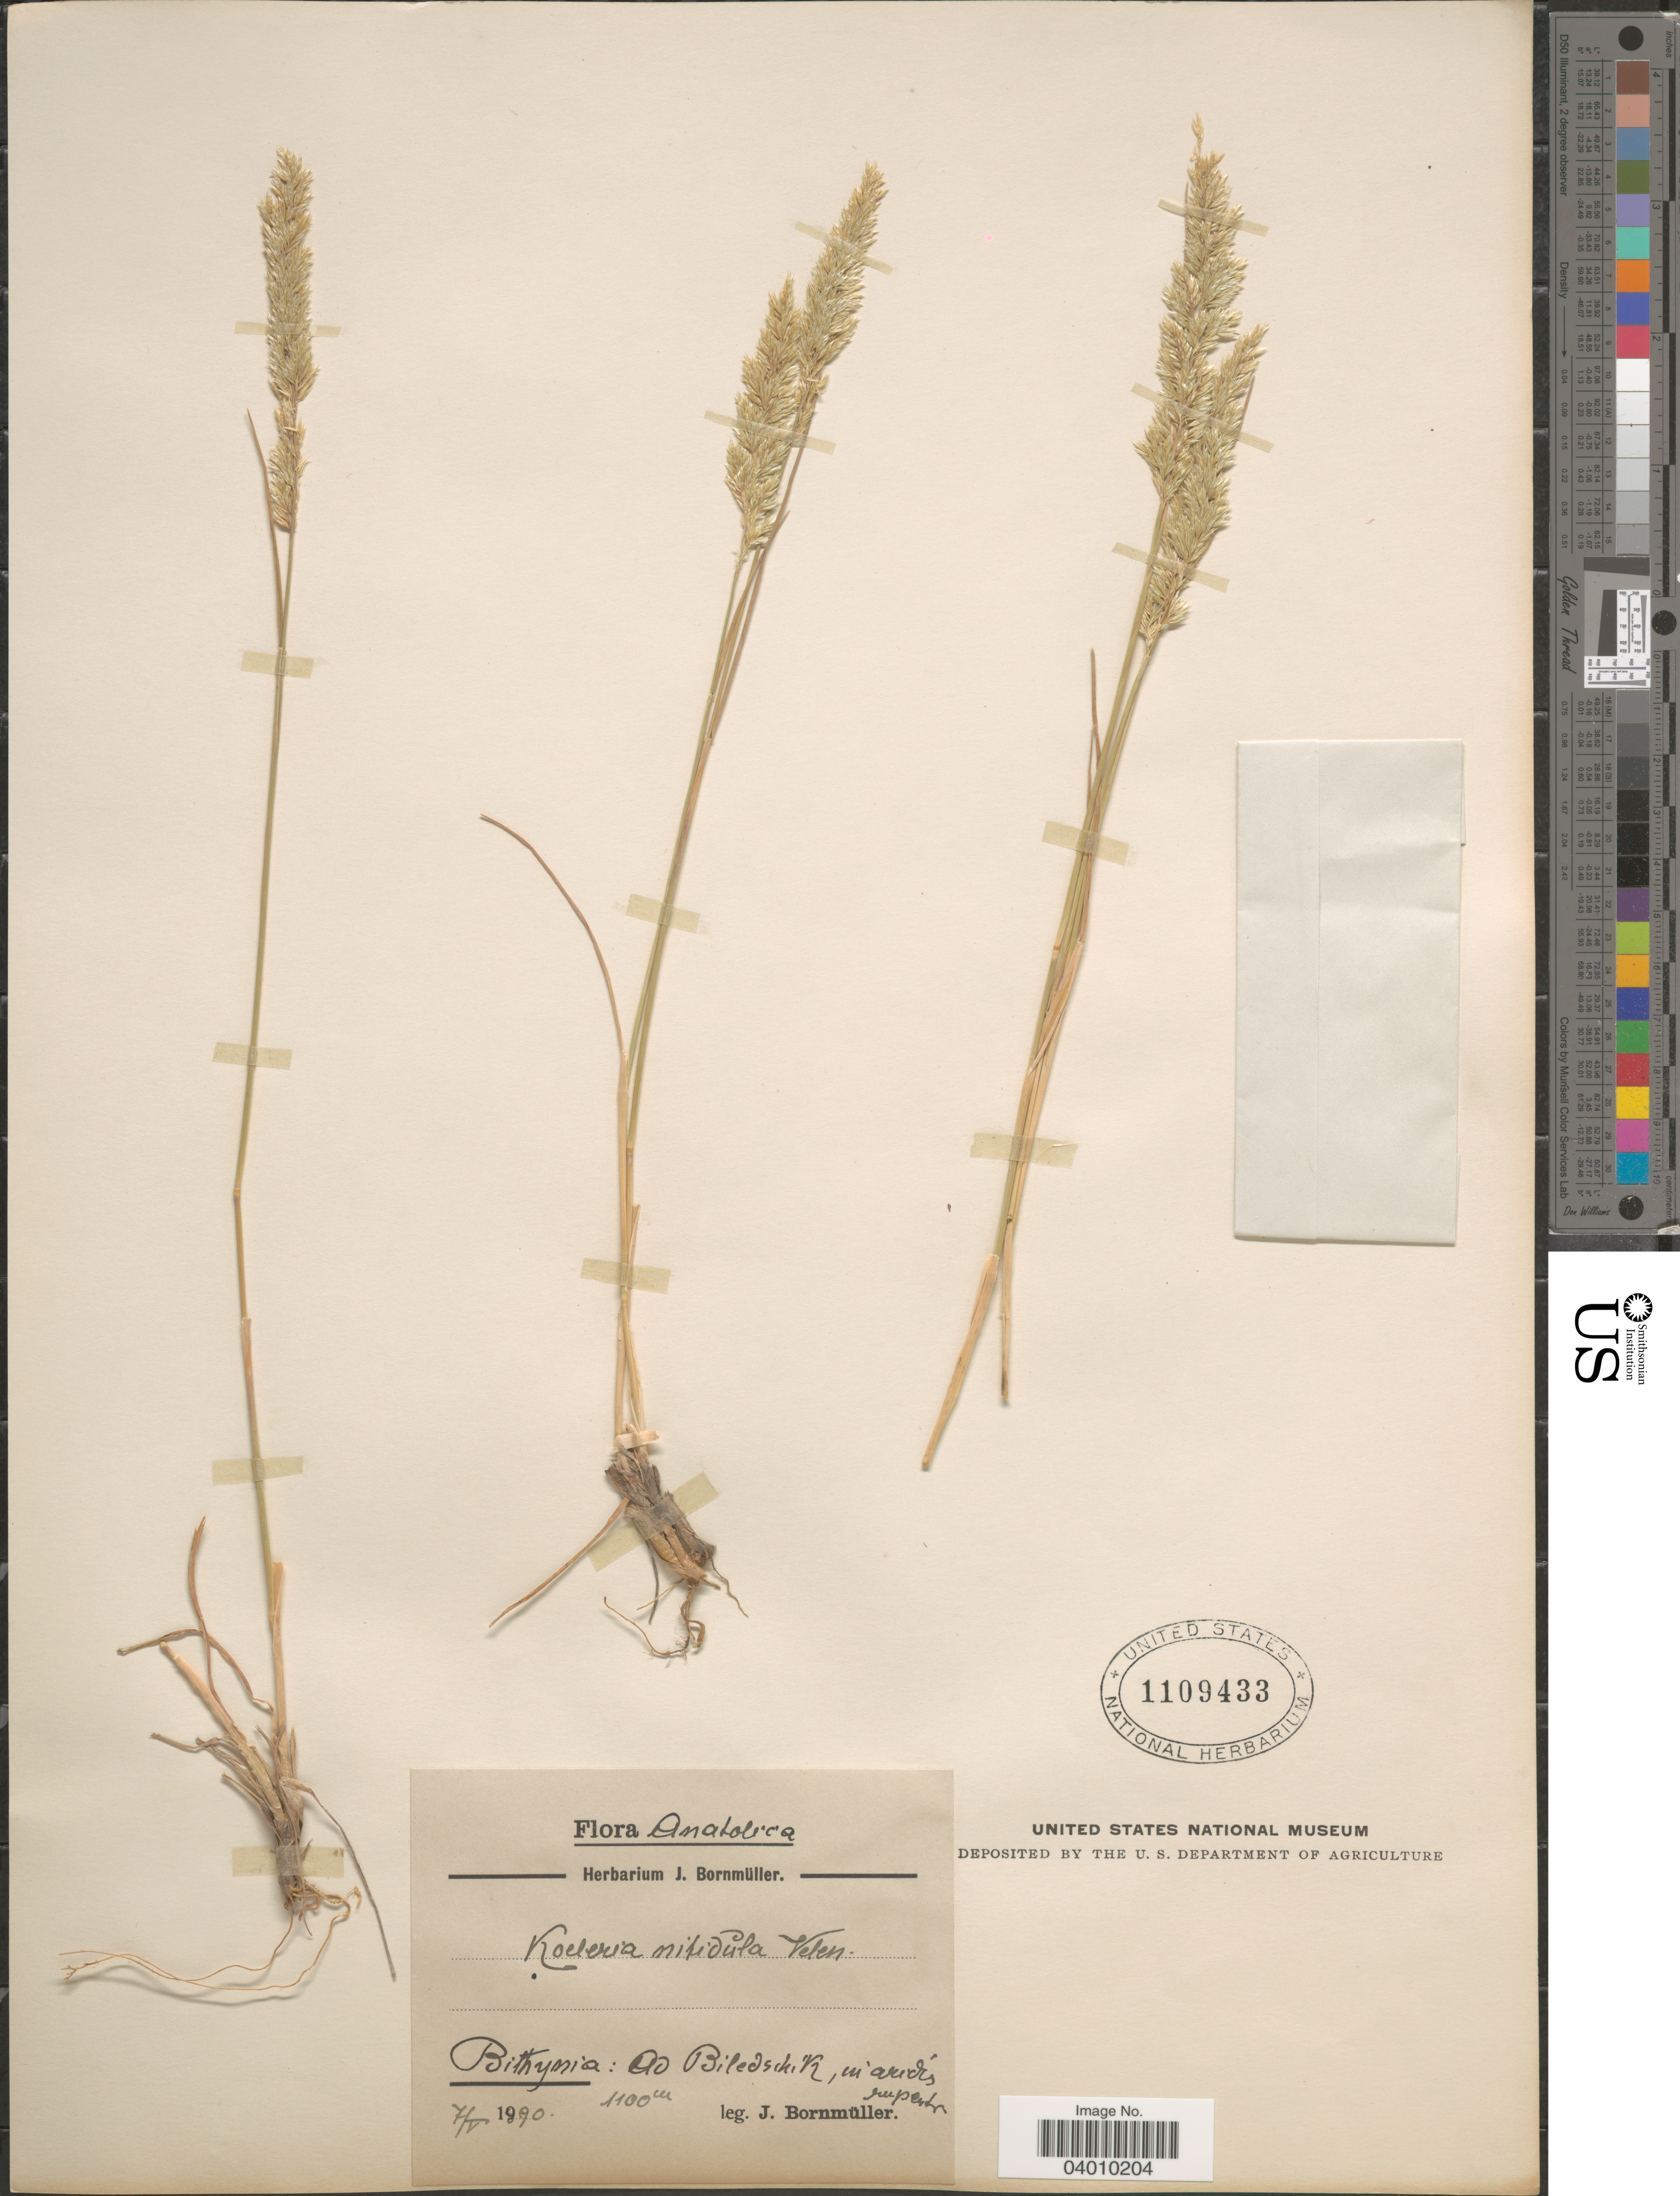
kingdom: Plantae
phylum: Tracheophyta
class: Liliopsida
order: Poales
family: Poaceae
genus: Koeleria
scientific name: Koeleria nitidula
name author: Velen.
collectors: J. Bornmüller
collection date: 1890-05-07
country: Turkey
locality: Anatolica. Bithyssia: Ad Biledschik, in aridis rupestris.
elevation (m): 1100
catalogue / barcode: US 1109433